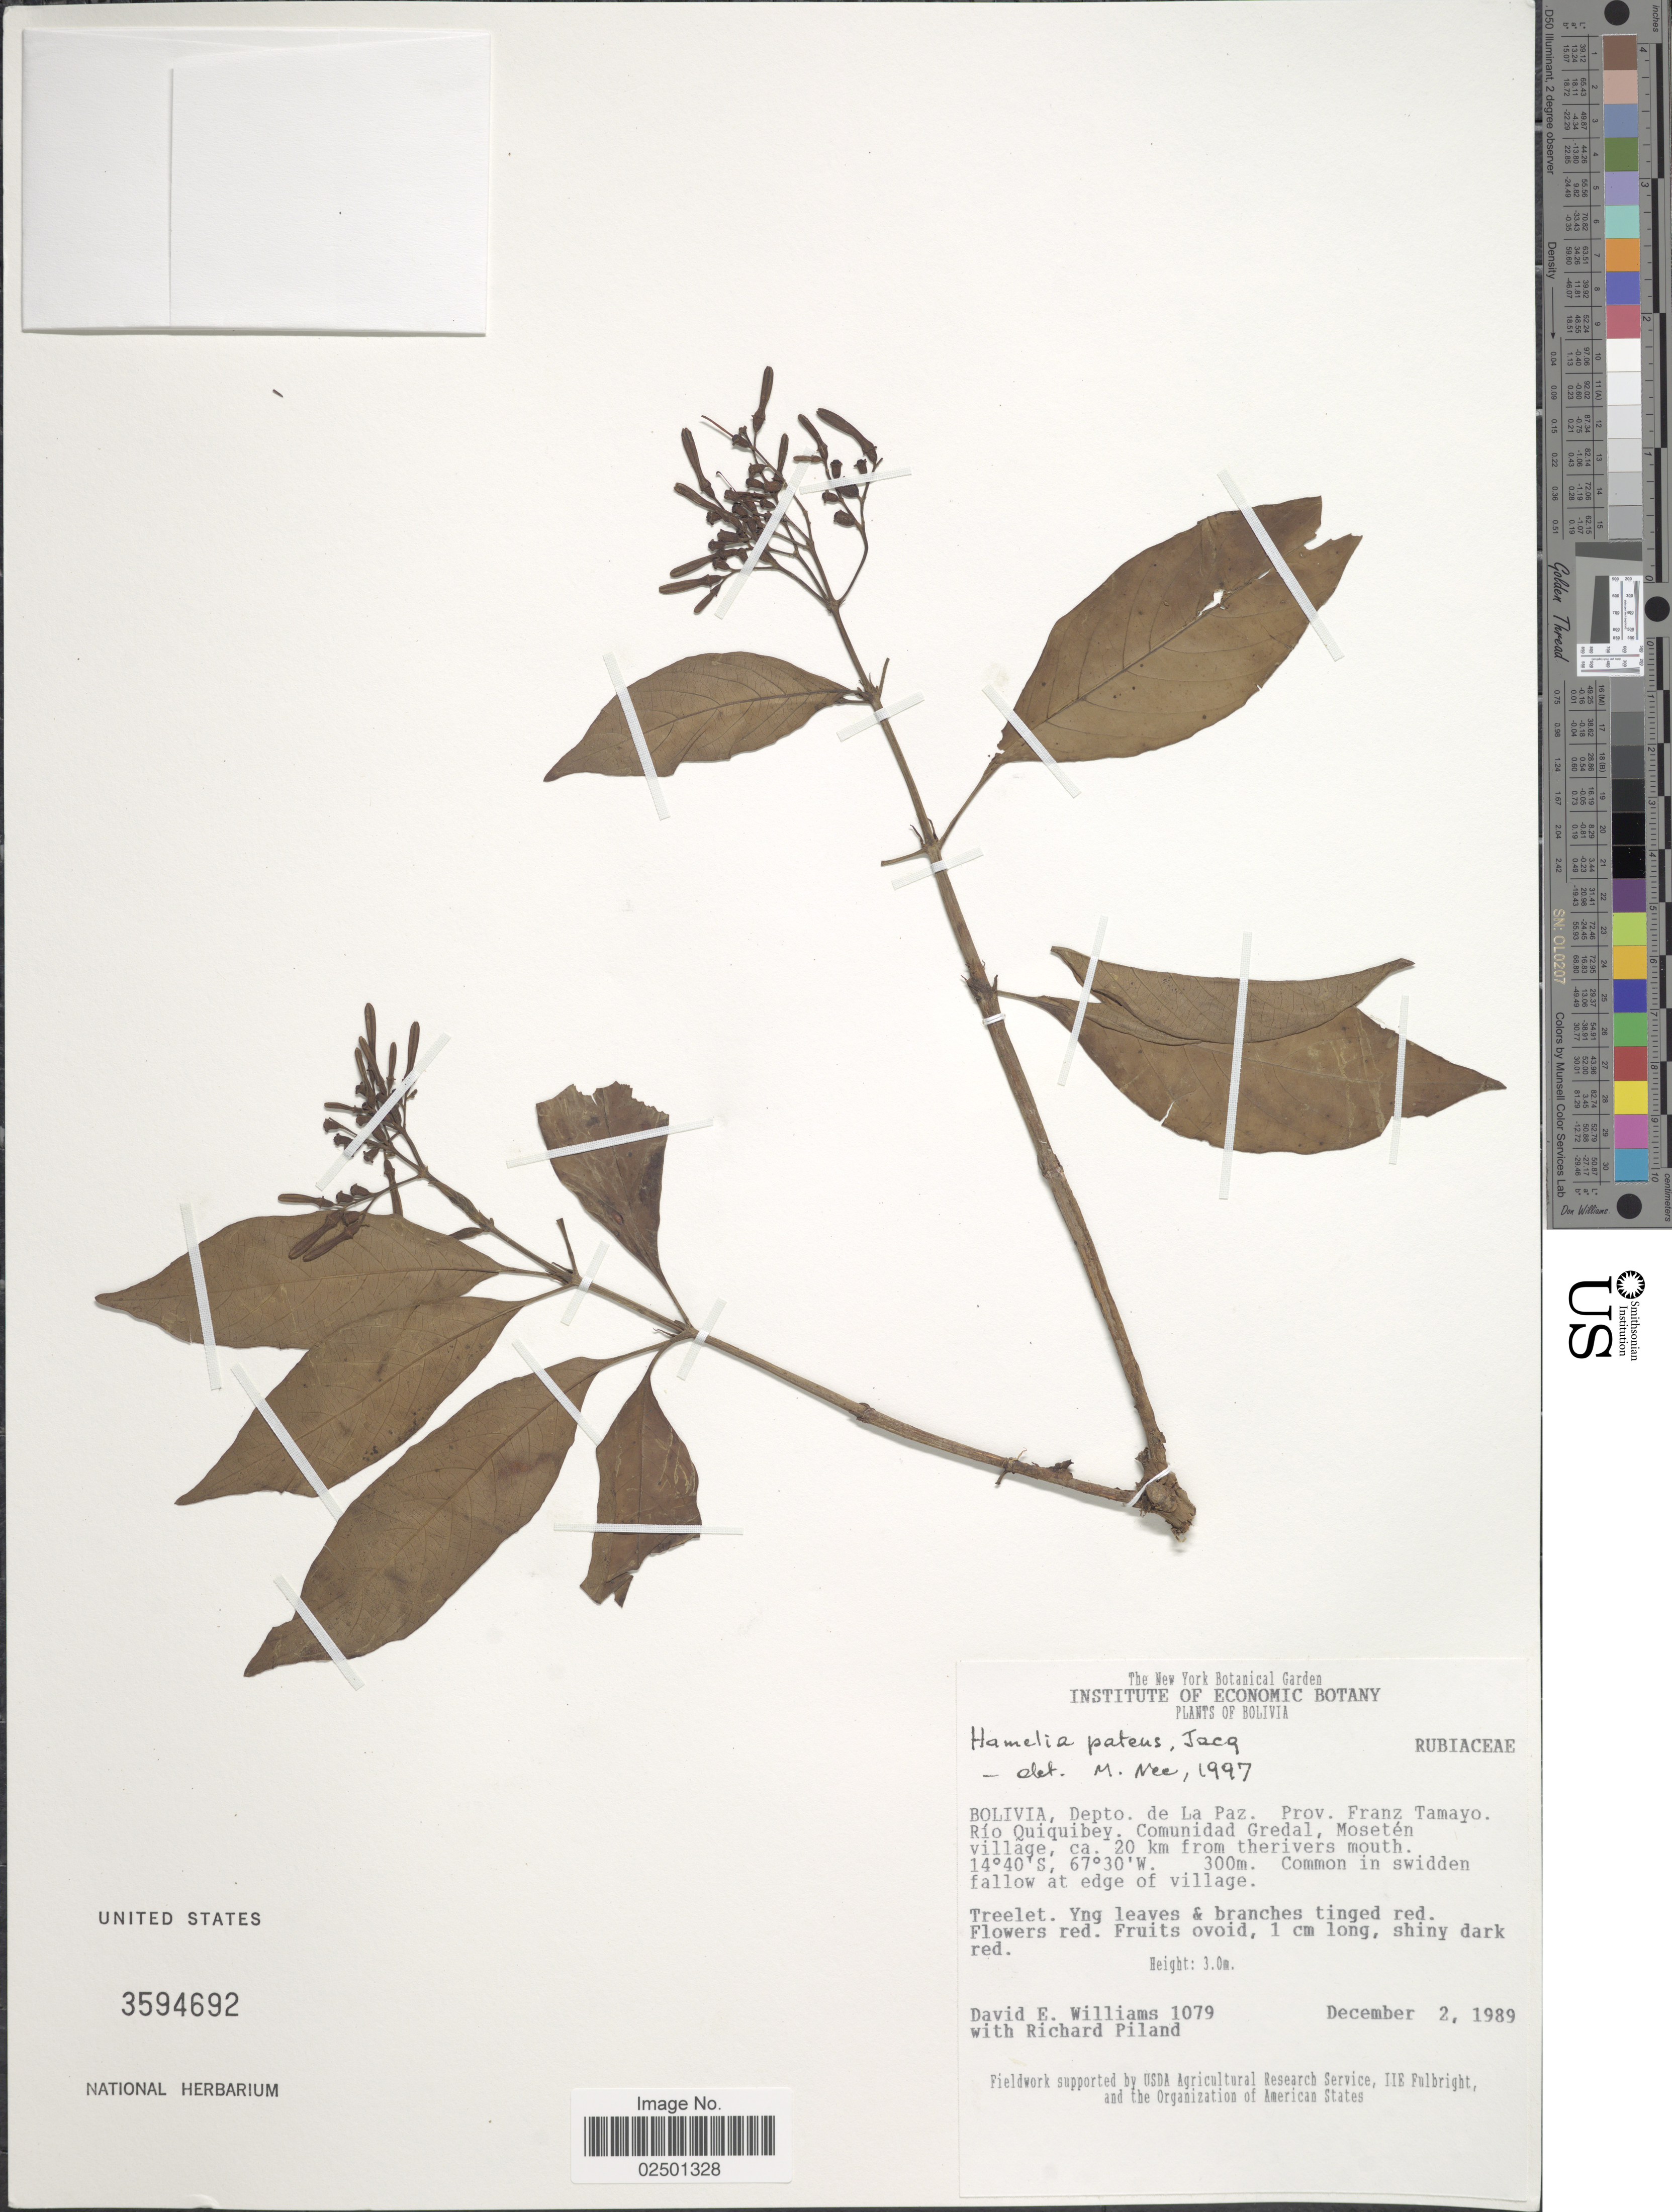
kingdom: Plantae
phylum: Tracheophyta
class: Magnoliopsida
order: Gentianales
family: Rubiaceae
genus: Hamelia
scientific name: Hamelia patens var. patens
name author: Jacq.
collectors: D. E. Williams & R. Piland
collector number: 1079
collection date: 1989-12-02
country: Bolivia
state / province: La Paz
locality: Depto. de La Paz. Prov. Franz Tamayo. Rio quiquibey. Comunidad Gredal, Moseten village, ca. 20 km from the rivers mouth.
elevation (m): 300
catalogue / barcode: US 3594692